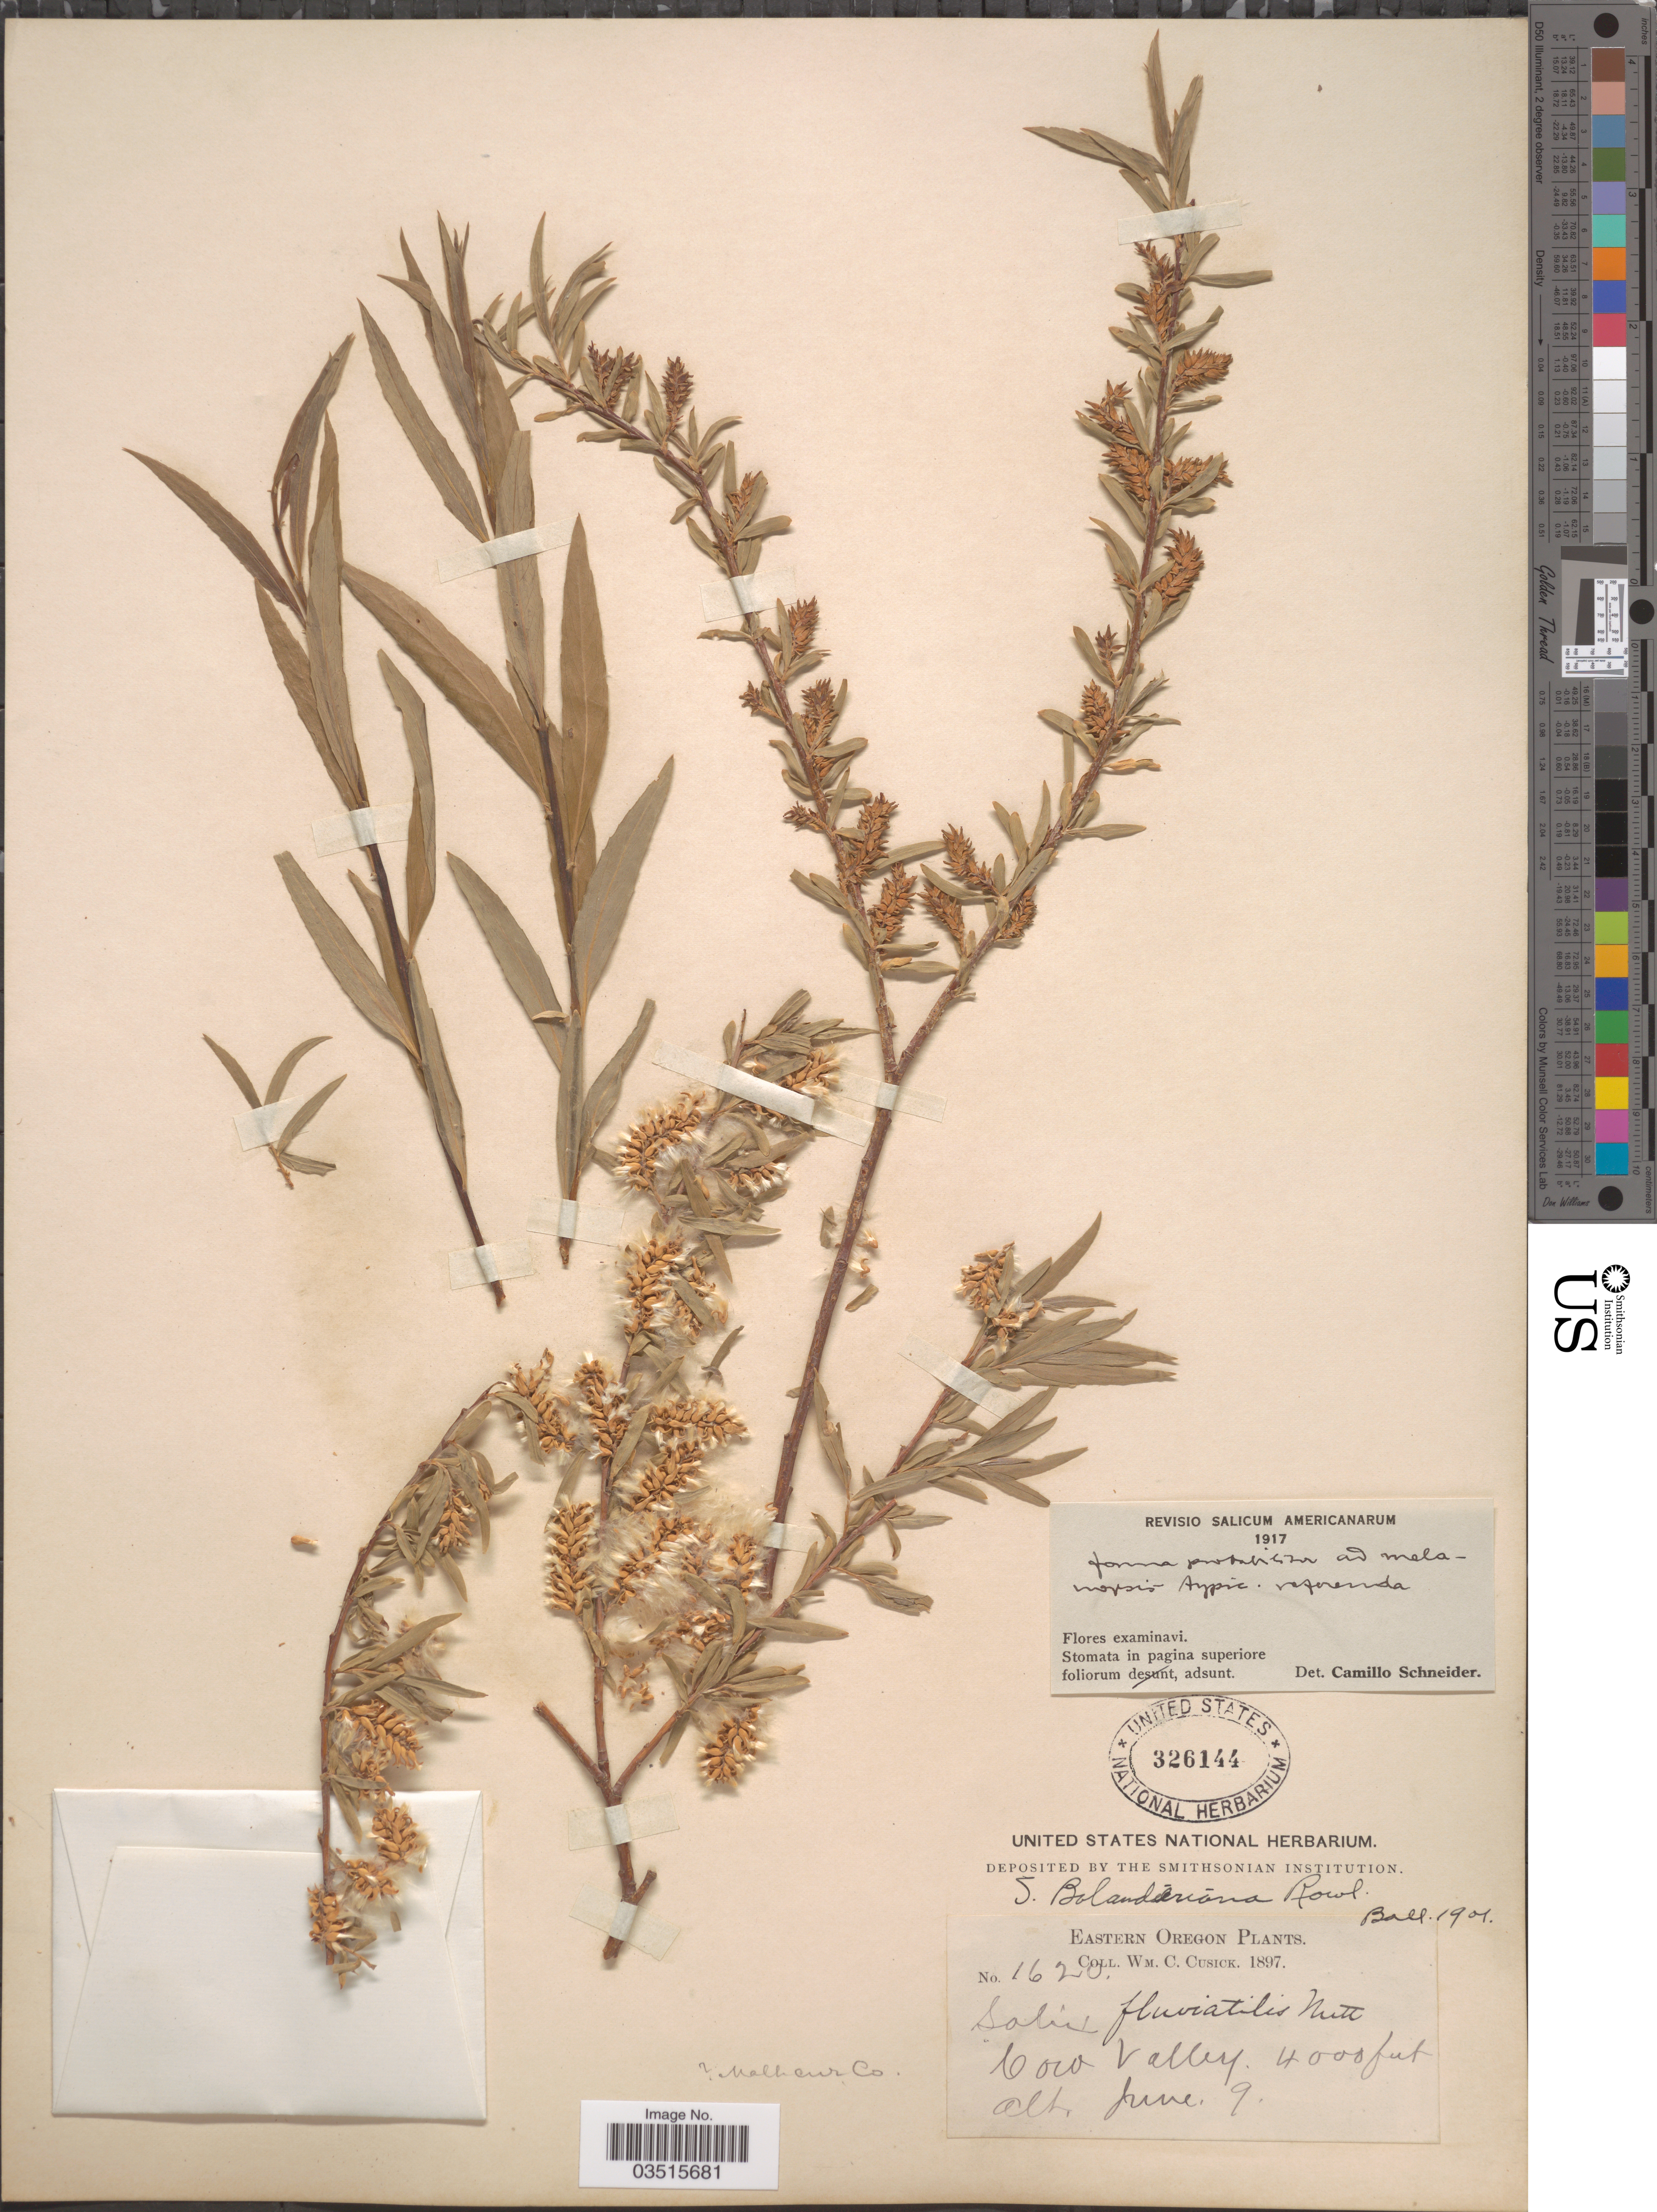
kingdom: Plantae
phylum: Tracheophyta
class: Magnoliopsida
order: Malpighiales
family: Salicaceae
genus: Salix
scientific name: Salix melanopsis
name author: Nutt.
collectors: W. C. Cusick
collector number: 1620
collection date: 1897-06-09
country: United States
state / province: Oregon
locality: Eastern Oregon. Cow Valley.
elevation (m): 1219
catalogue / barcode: US 326144